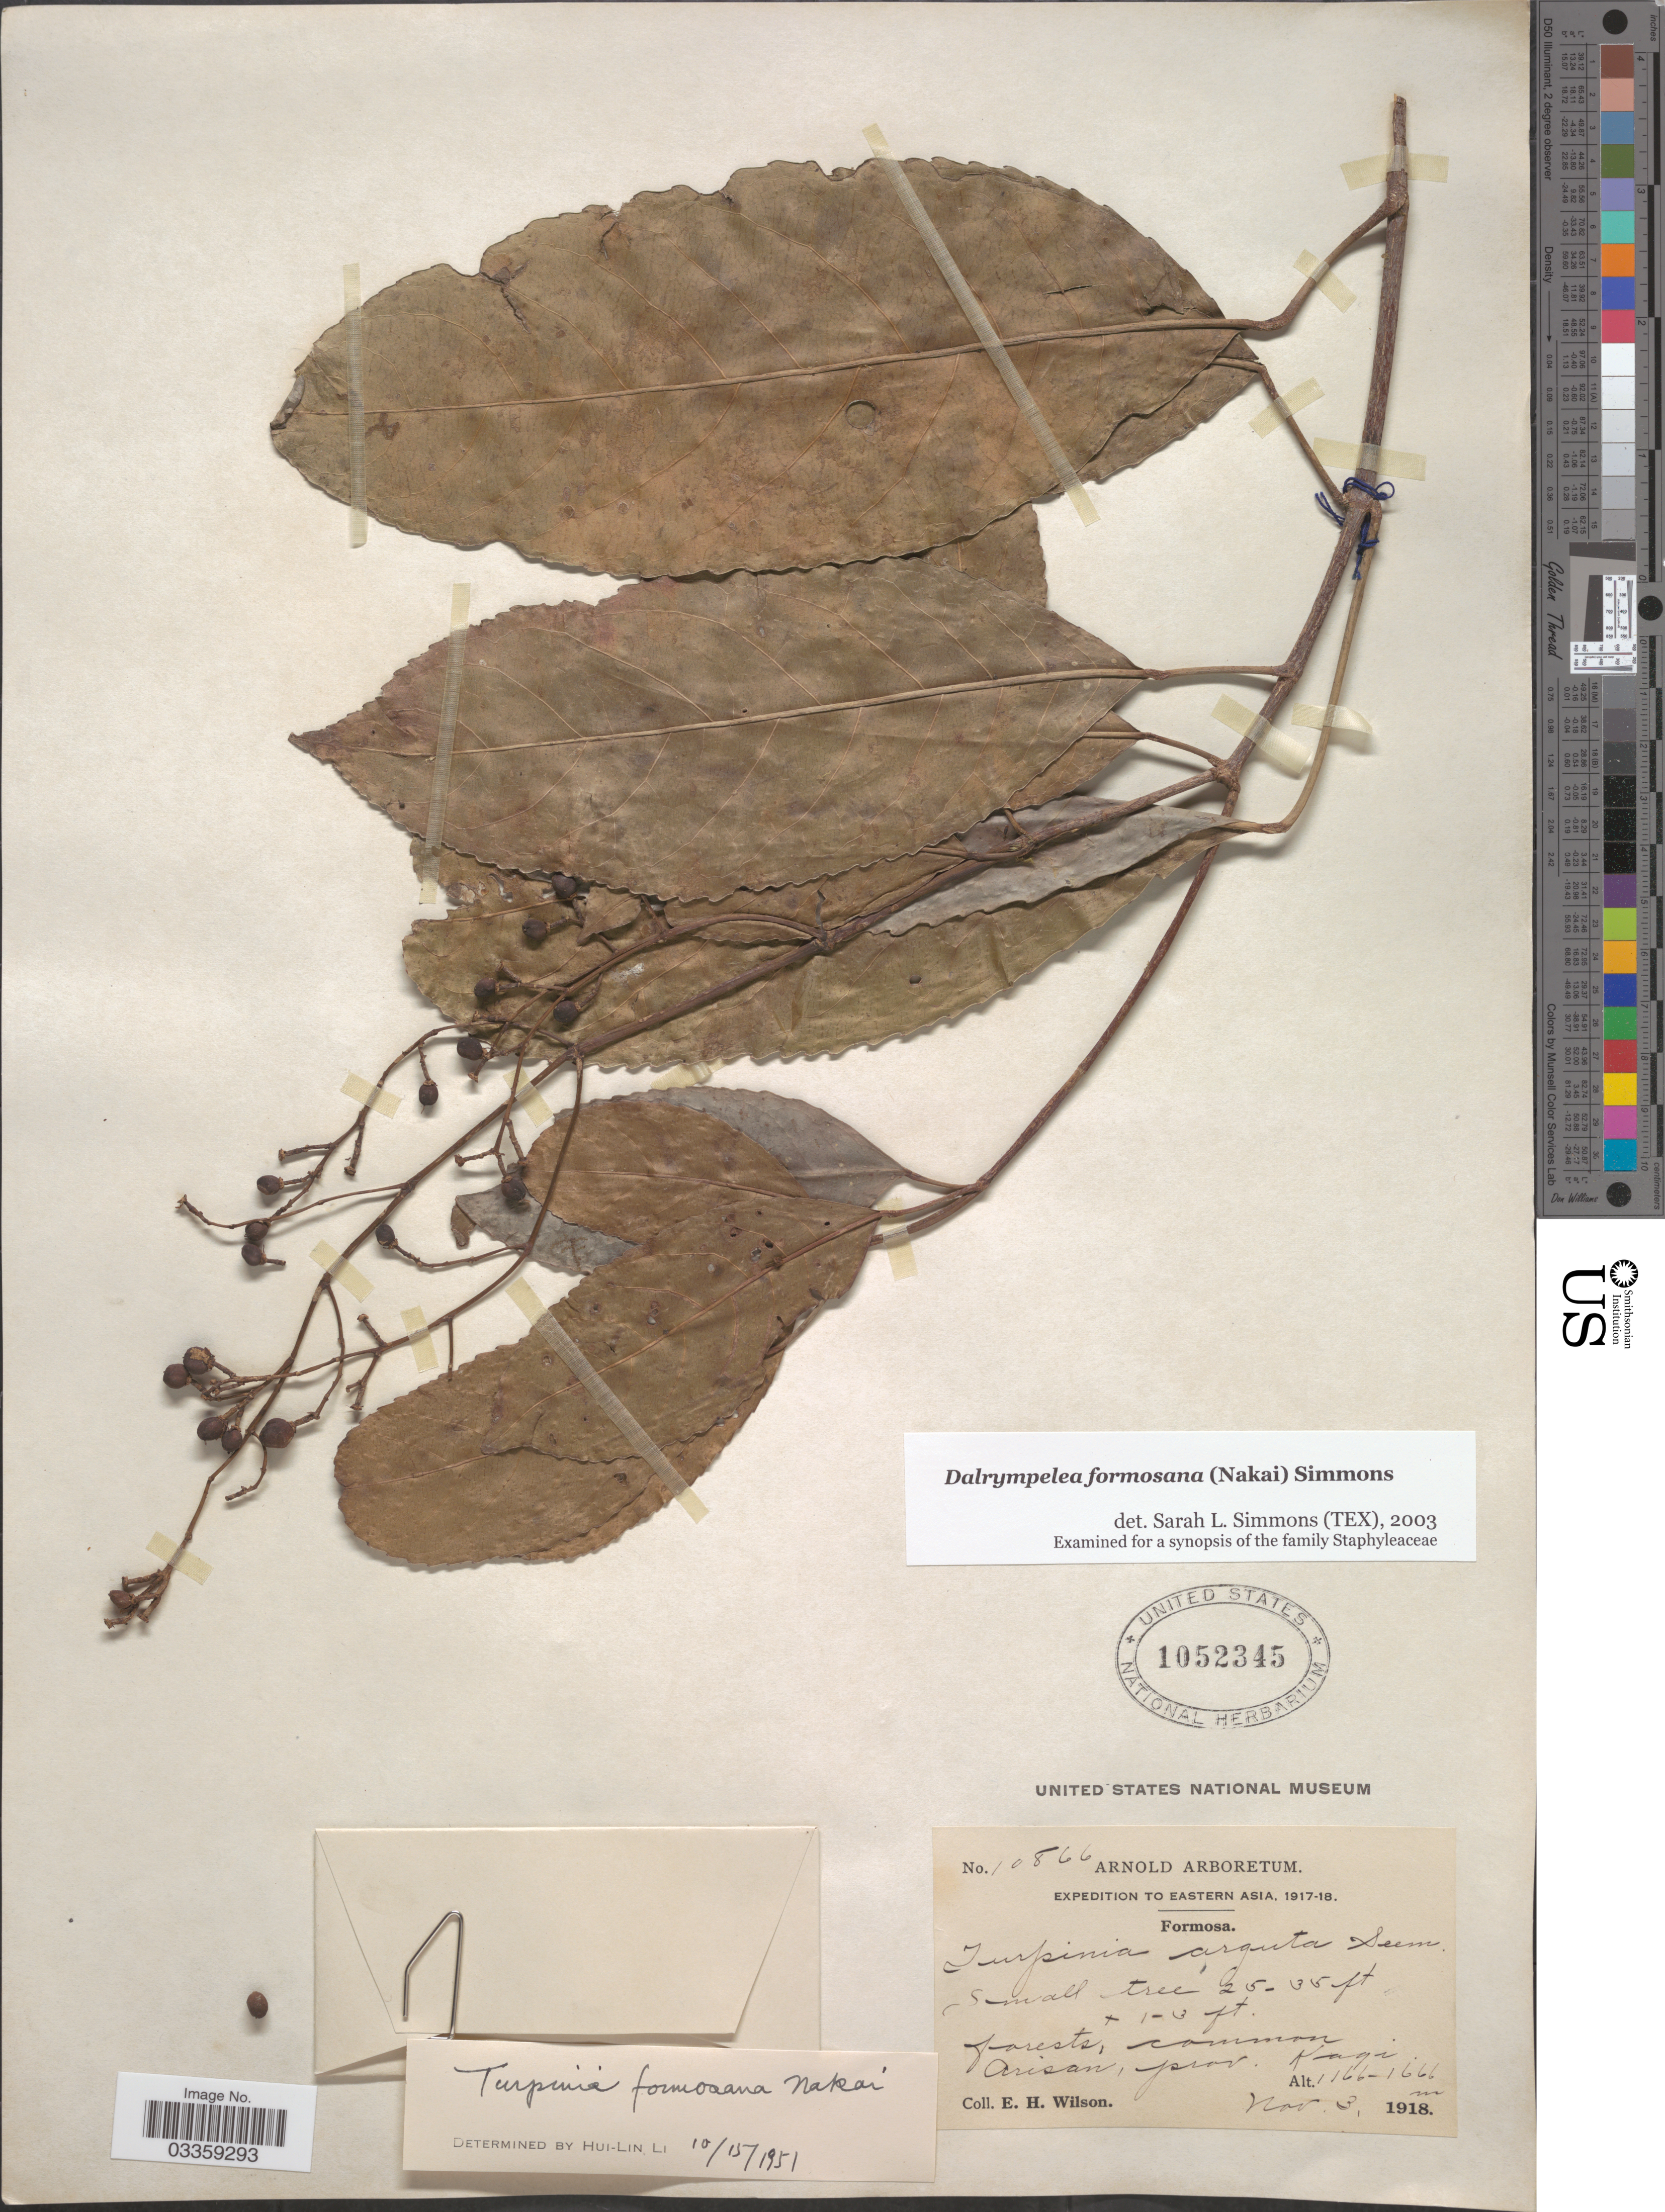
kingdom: Plantae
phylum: Tracheophyta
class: Magnoliopsida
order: Crossosomatales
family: Staphyleaceae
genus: Turpinia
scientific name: Turpinia formosana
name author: Nakai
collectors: E. Wilson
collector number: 10866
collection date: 1918-11-03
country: Taiwan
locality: Eastern Asia, Formosa, Arisan, prov. Kagi.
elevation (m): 1166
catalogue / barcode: US 1052345